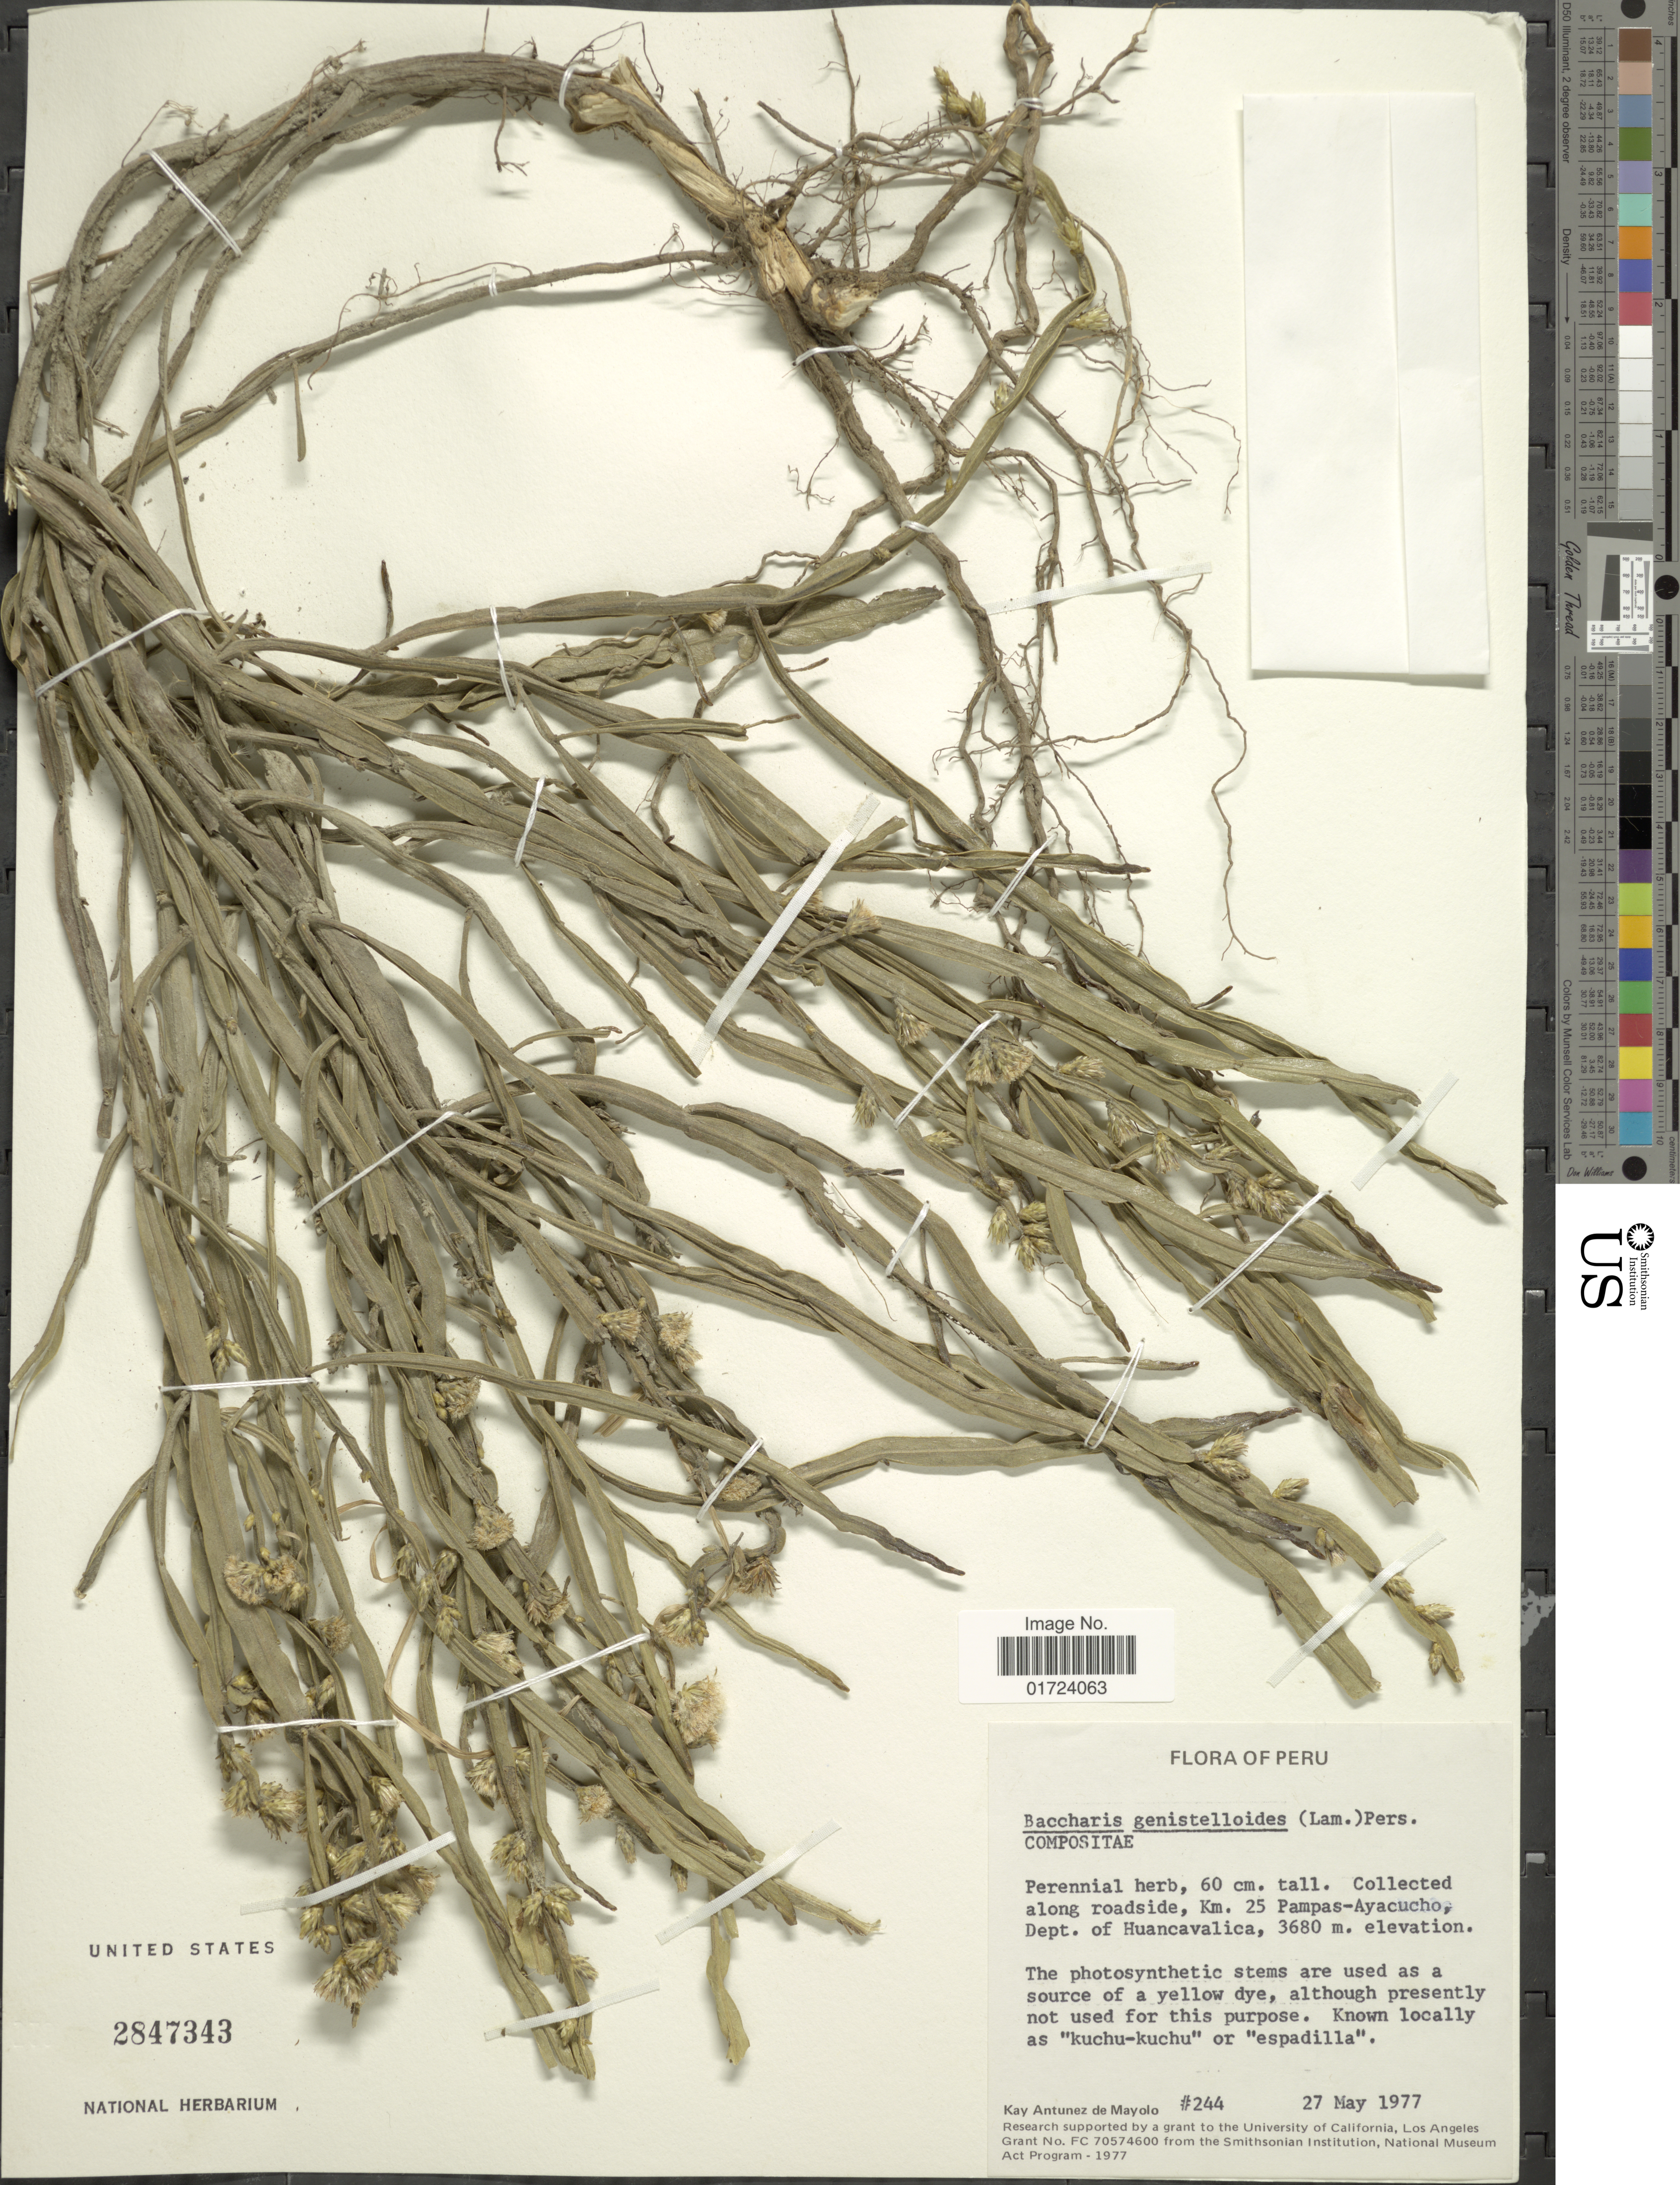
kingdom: Plantae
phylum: Tracheophyta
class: Magnoliopsida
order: Asterales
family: Asteraceae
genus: Baccharis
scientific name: Baccharis venosa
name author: (Ruiz & Pav.) Pers.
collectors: K. Antunez de Mayolo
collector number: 244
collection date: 1977-05-27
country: Peru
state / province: Huancavelica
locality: Along roadside, Km. 25 Pampas-Ayacucho, Dept. of Huacavalica.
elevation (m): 3680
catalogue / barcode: US 2847343